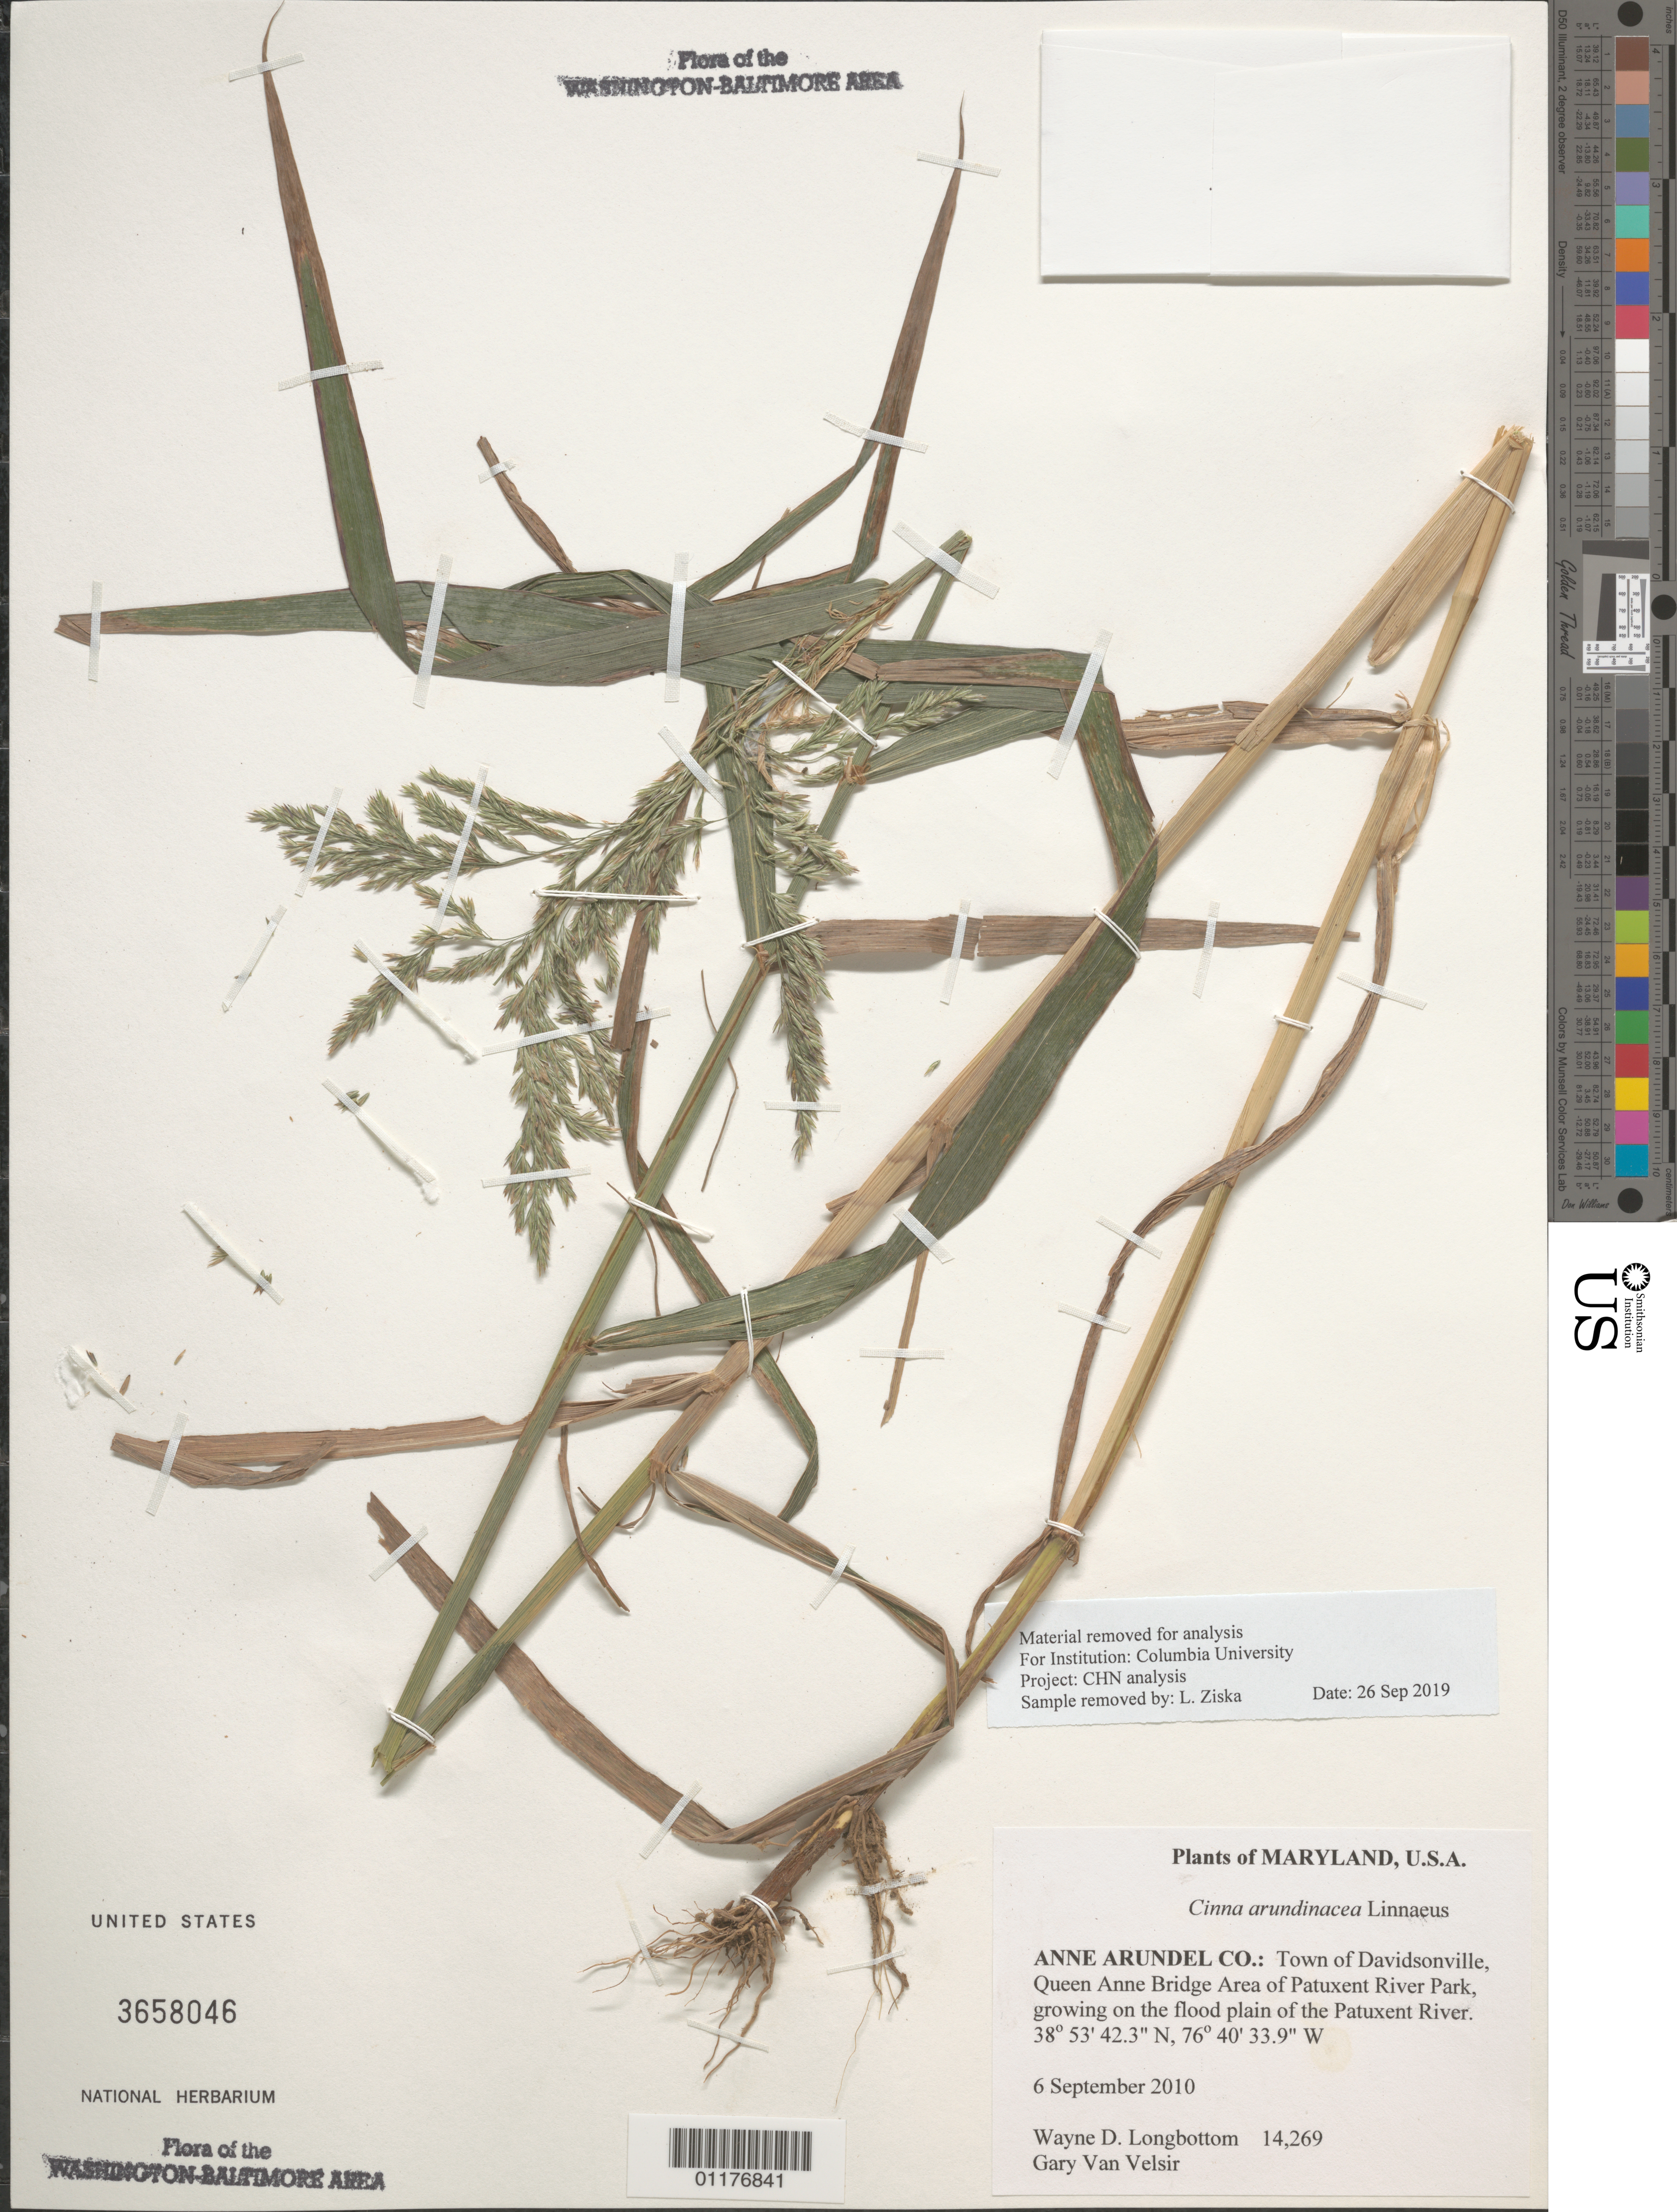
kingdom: Plantae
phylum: Tracheophyta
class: Liliopsida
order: Poales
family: Poaceae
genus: Cinna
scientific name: Cinna arundinacea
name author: L.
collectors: W. D. Longbottom & G. Van Velsir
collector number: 14269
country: United States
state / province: Maryland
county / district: Anne Arundel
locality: Davidsonville, Queen Anne Bridge Area of Patuxent River Park, growing on the flood plain of the Patuxent River.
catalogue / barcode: US 3658046